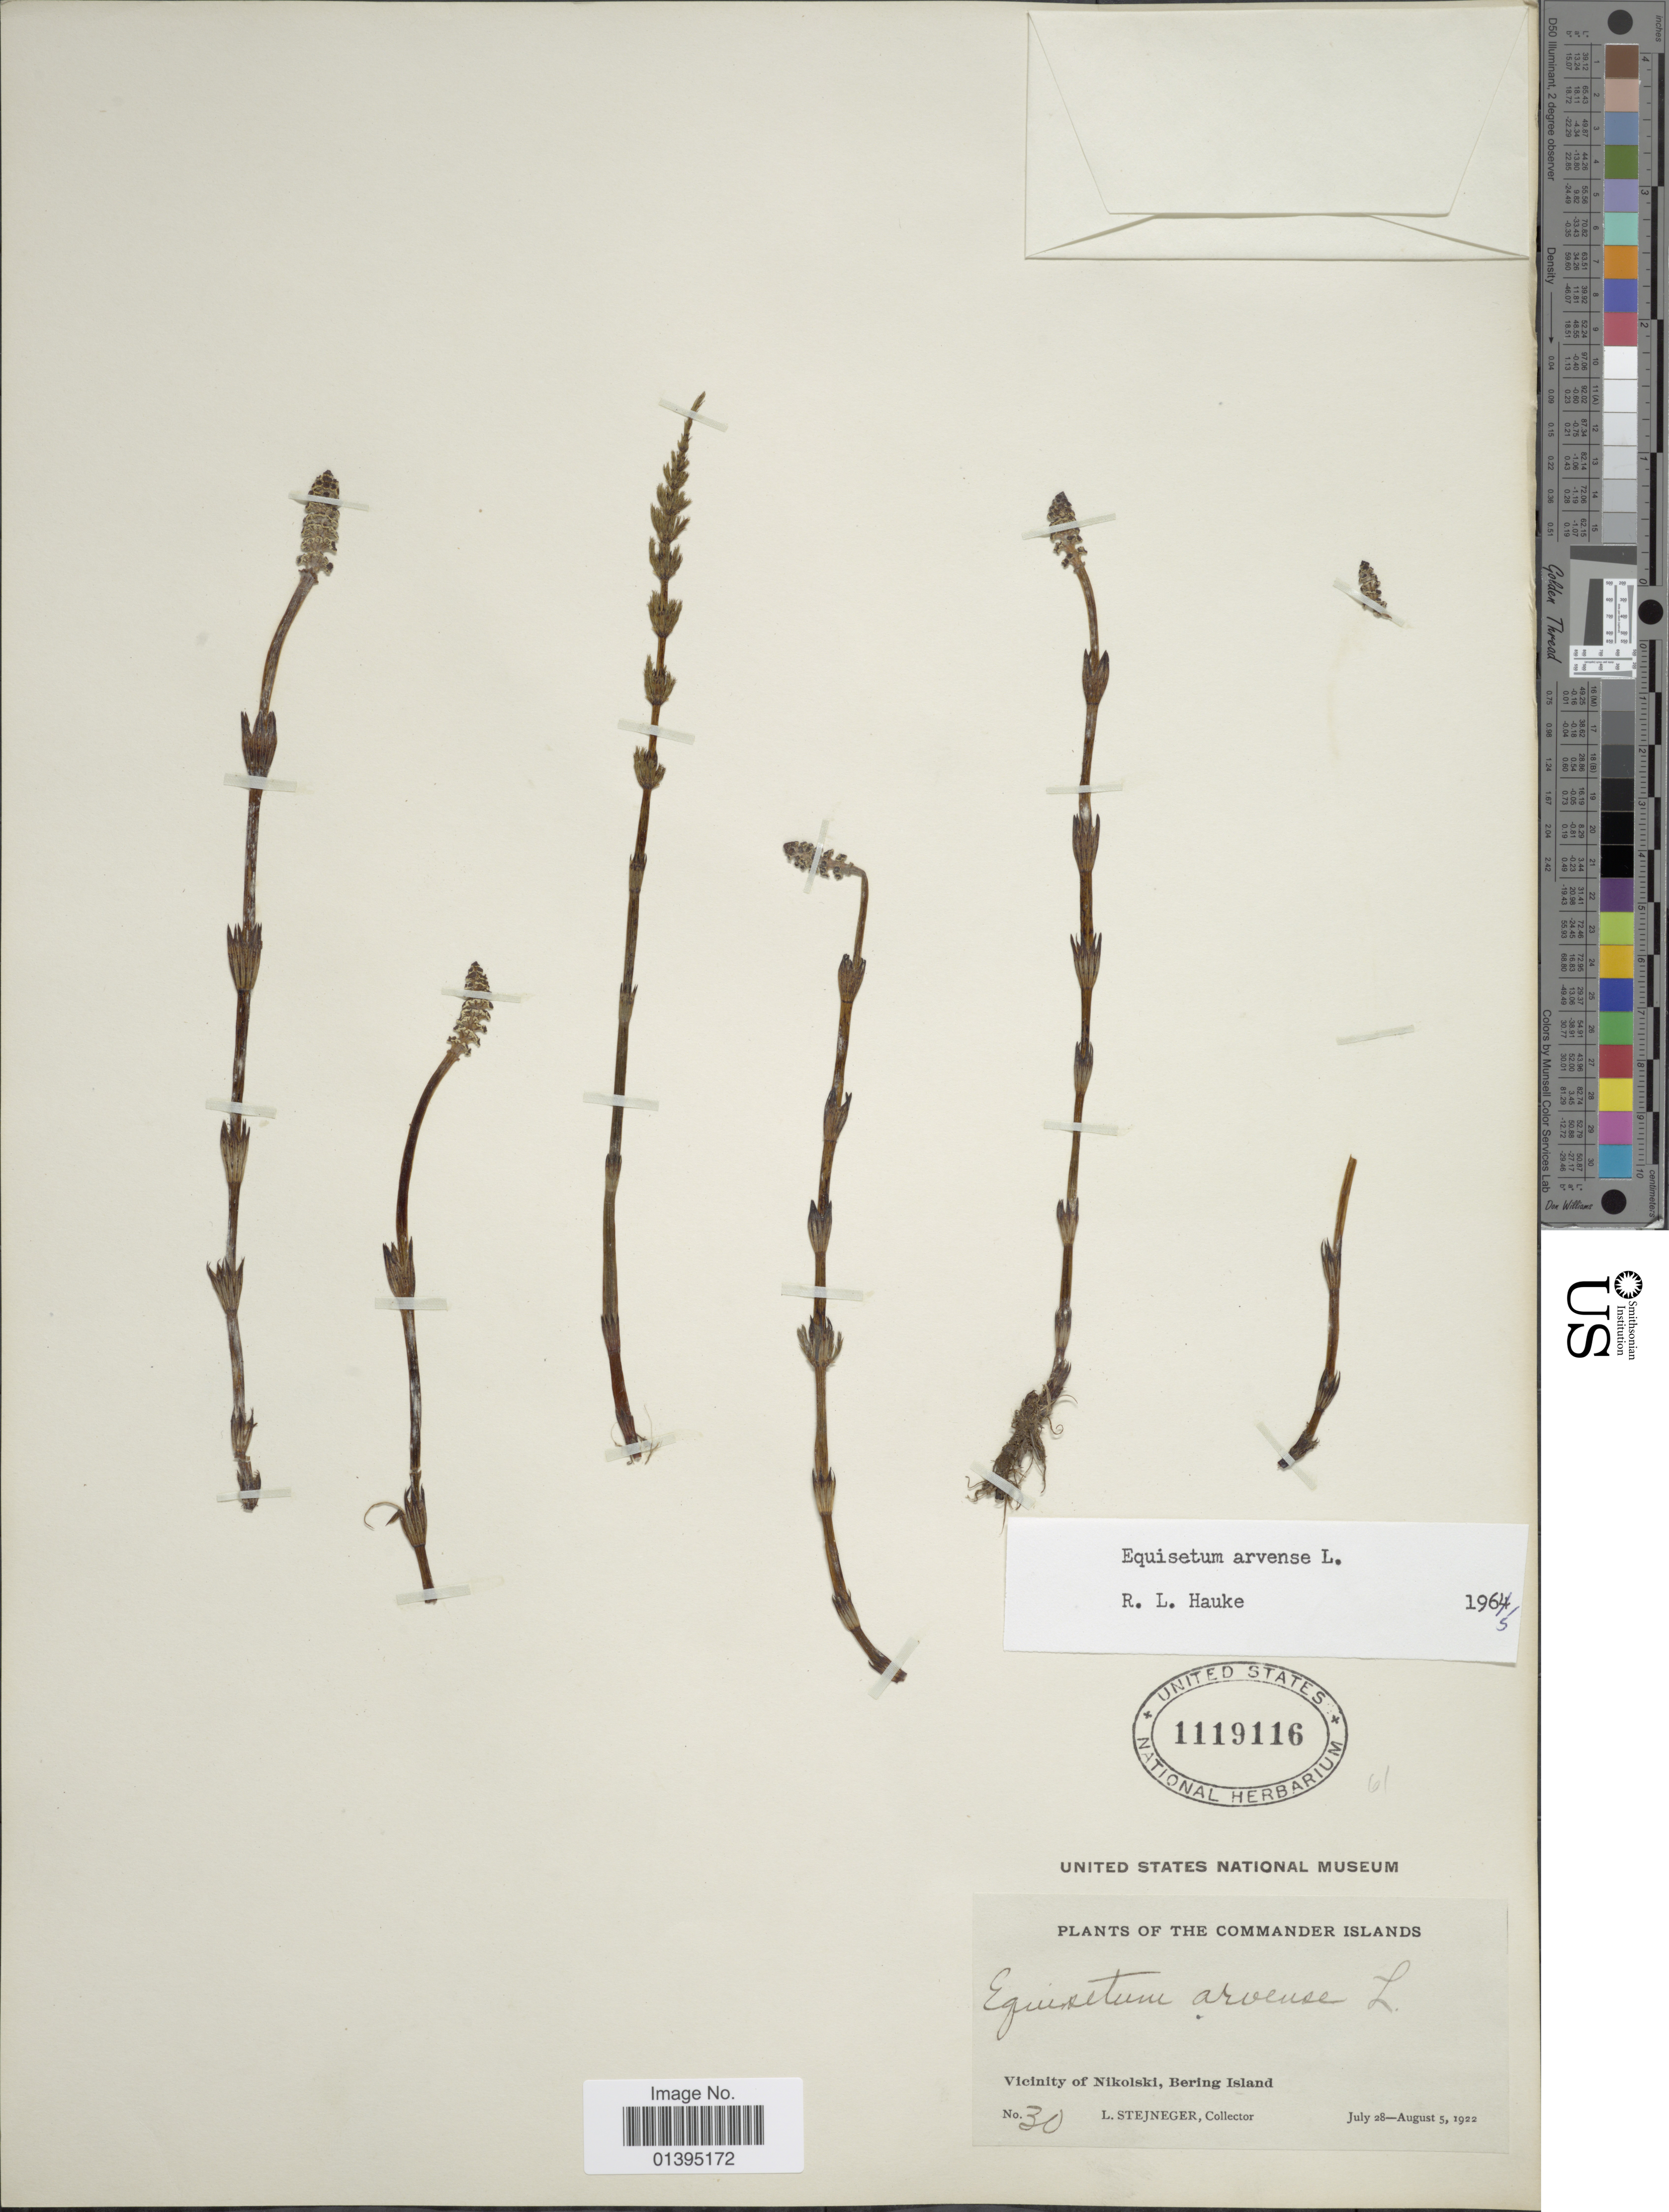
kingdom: Plantae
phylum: Tracheophyta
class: Polypodiopsida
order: Equisetales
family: Equisetaceae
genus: Equisetum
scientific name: Equisetum arvense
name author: L.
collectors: L. Stejneger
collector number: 30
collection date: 1922-07-28/1922-08-05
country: Russian Federation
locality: Commander Islands, Vicinity of Nikolski, Bering Island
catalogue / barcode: US 1119116